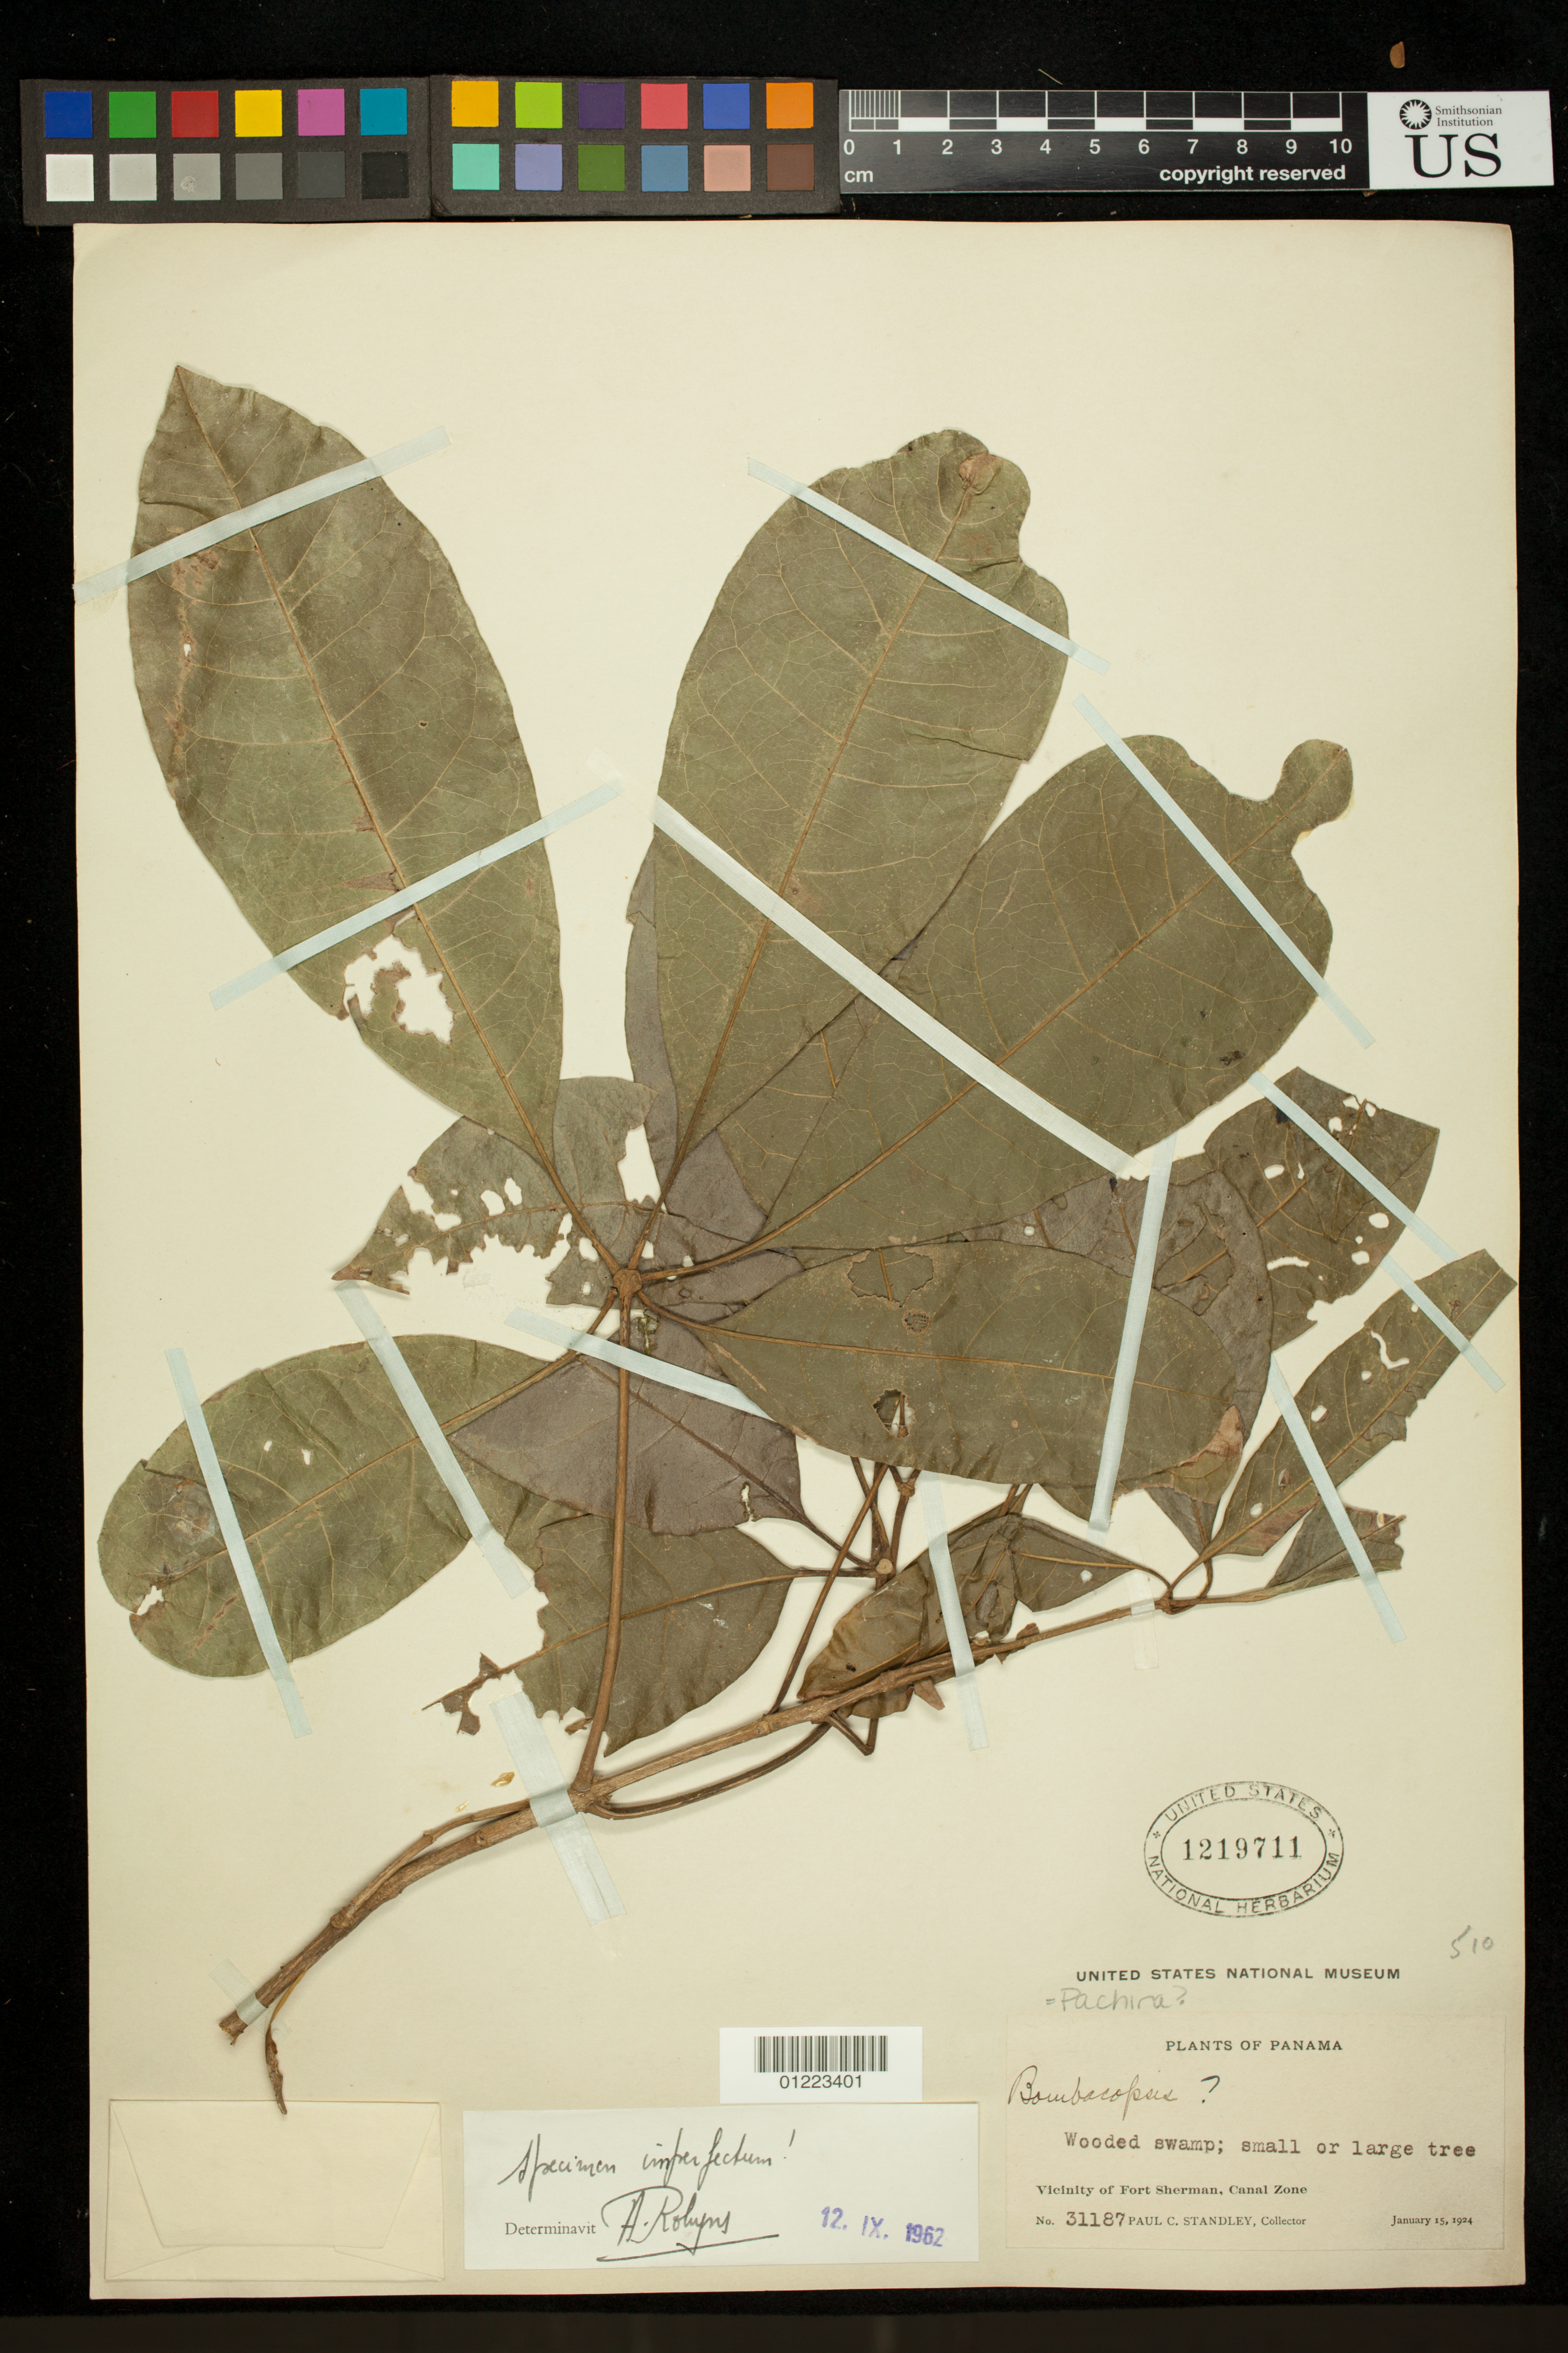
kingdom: Plantae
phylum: Tracheophyta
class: Magnoliopsida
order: Malvales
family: Malvaceae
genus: Pachira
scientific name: Pachira sp.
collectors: P. C. Standley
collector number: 31187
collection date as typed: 1/15/1924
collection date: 1924-01-15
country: Panama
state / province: Colón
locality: wooded swamp, vicinity of Fort Sherman, Canal Zone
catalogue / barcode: US 1219711